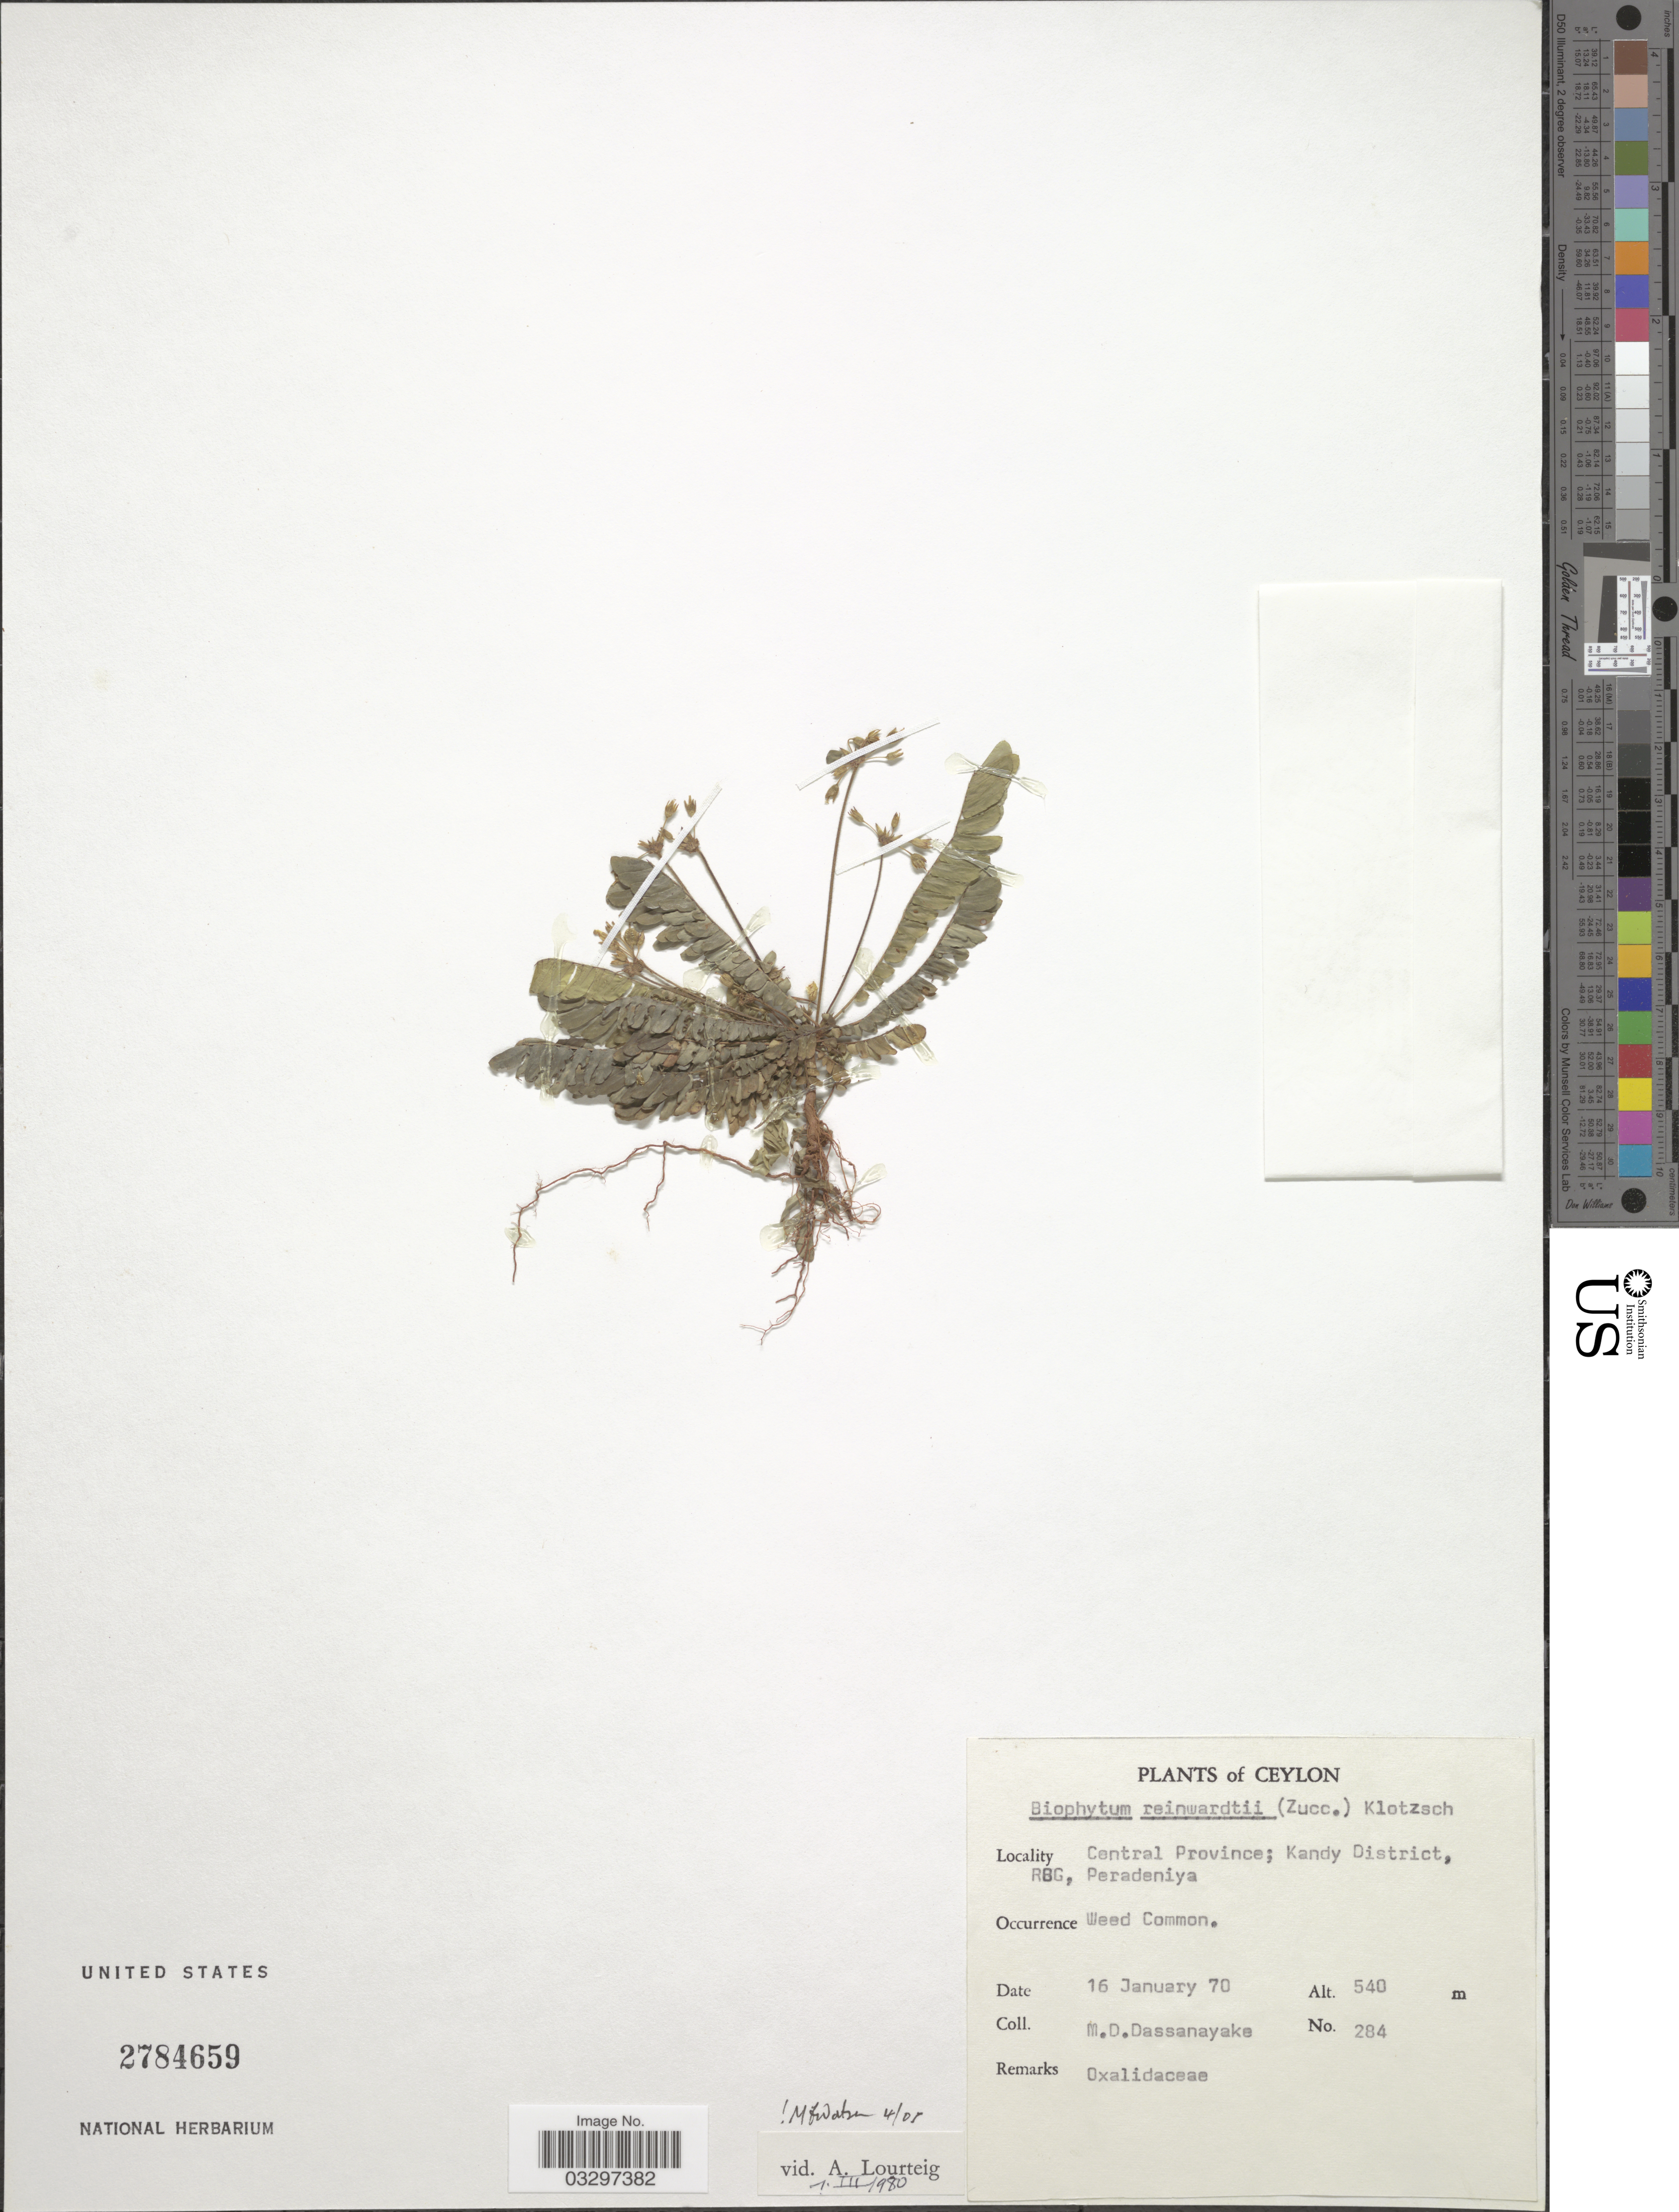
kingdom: Plantae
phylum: Tracheophyta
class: Magnoliopsida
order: Oxalidales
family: Oxalidaceae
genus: Biophytum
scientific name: Biophytum reinwardtii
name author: (Zucc.) Klotzsch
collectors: M. D. Dassanayake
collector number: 284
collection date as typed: Transcribed d/m/y: 16/1/70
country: Sri Lanka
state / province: Central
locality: Ceylon. Kandy District, RBG, Peradeniya.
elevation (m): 540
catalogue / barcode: US 2784659